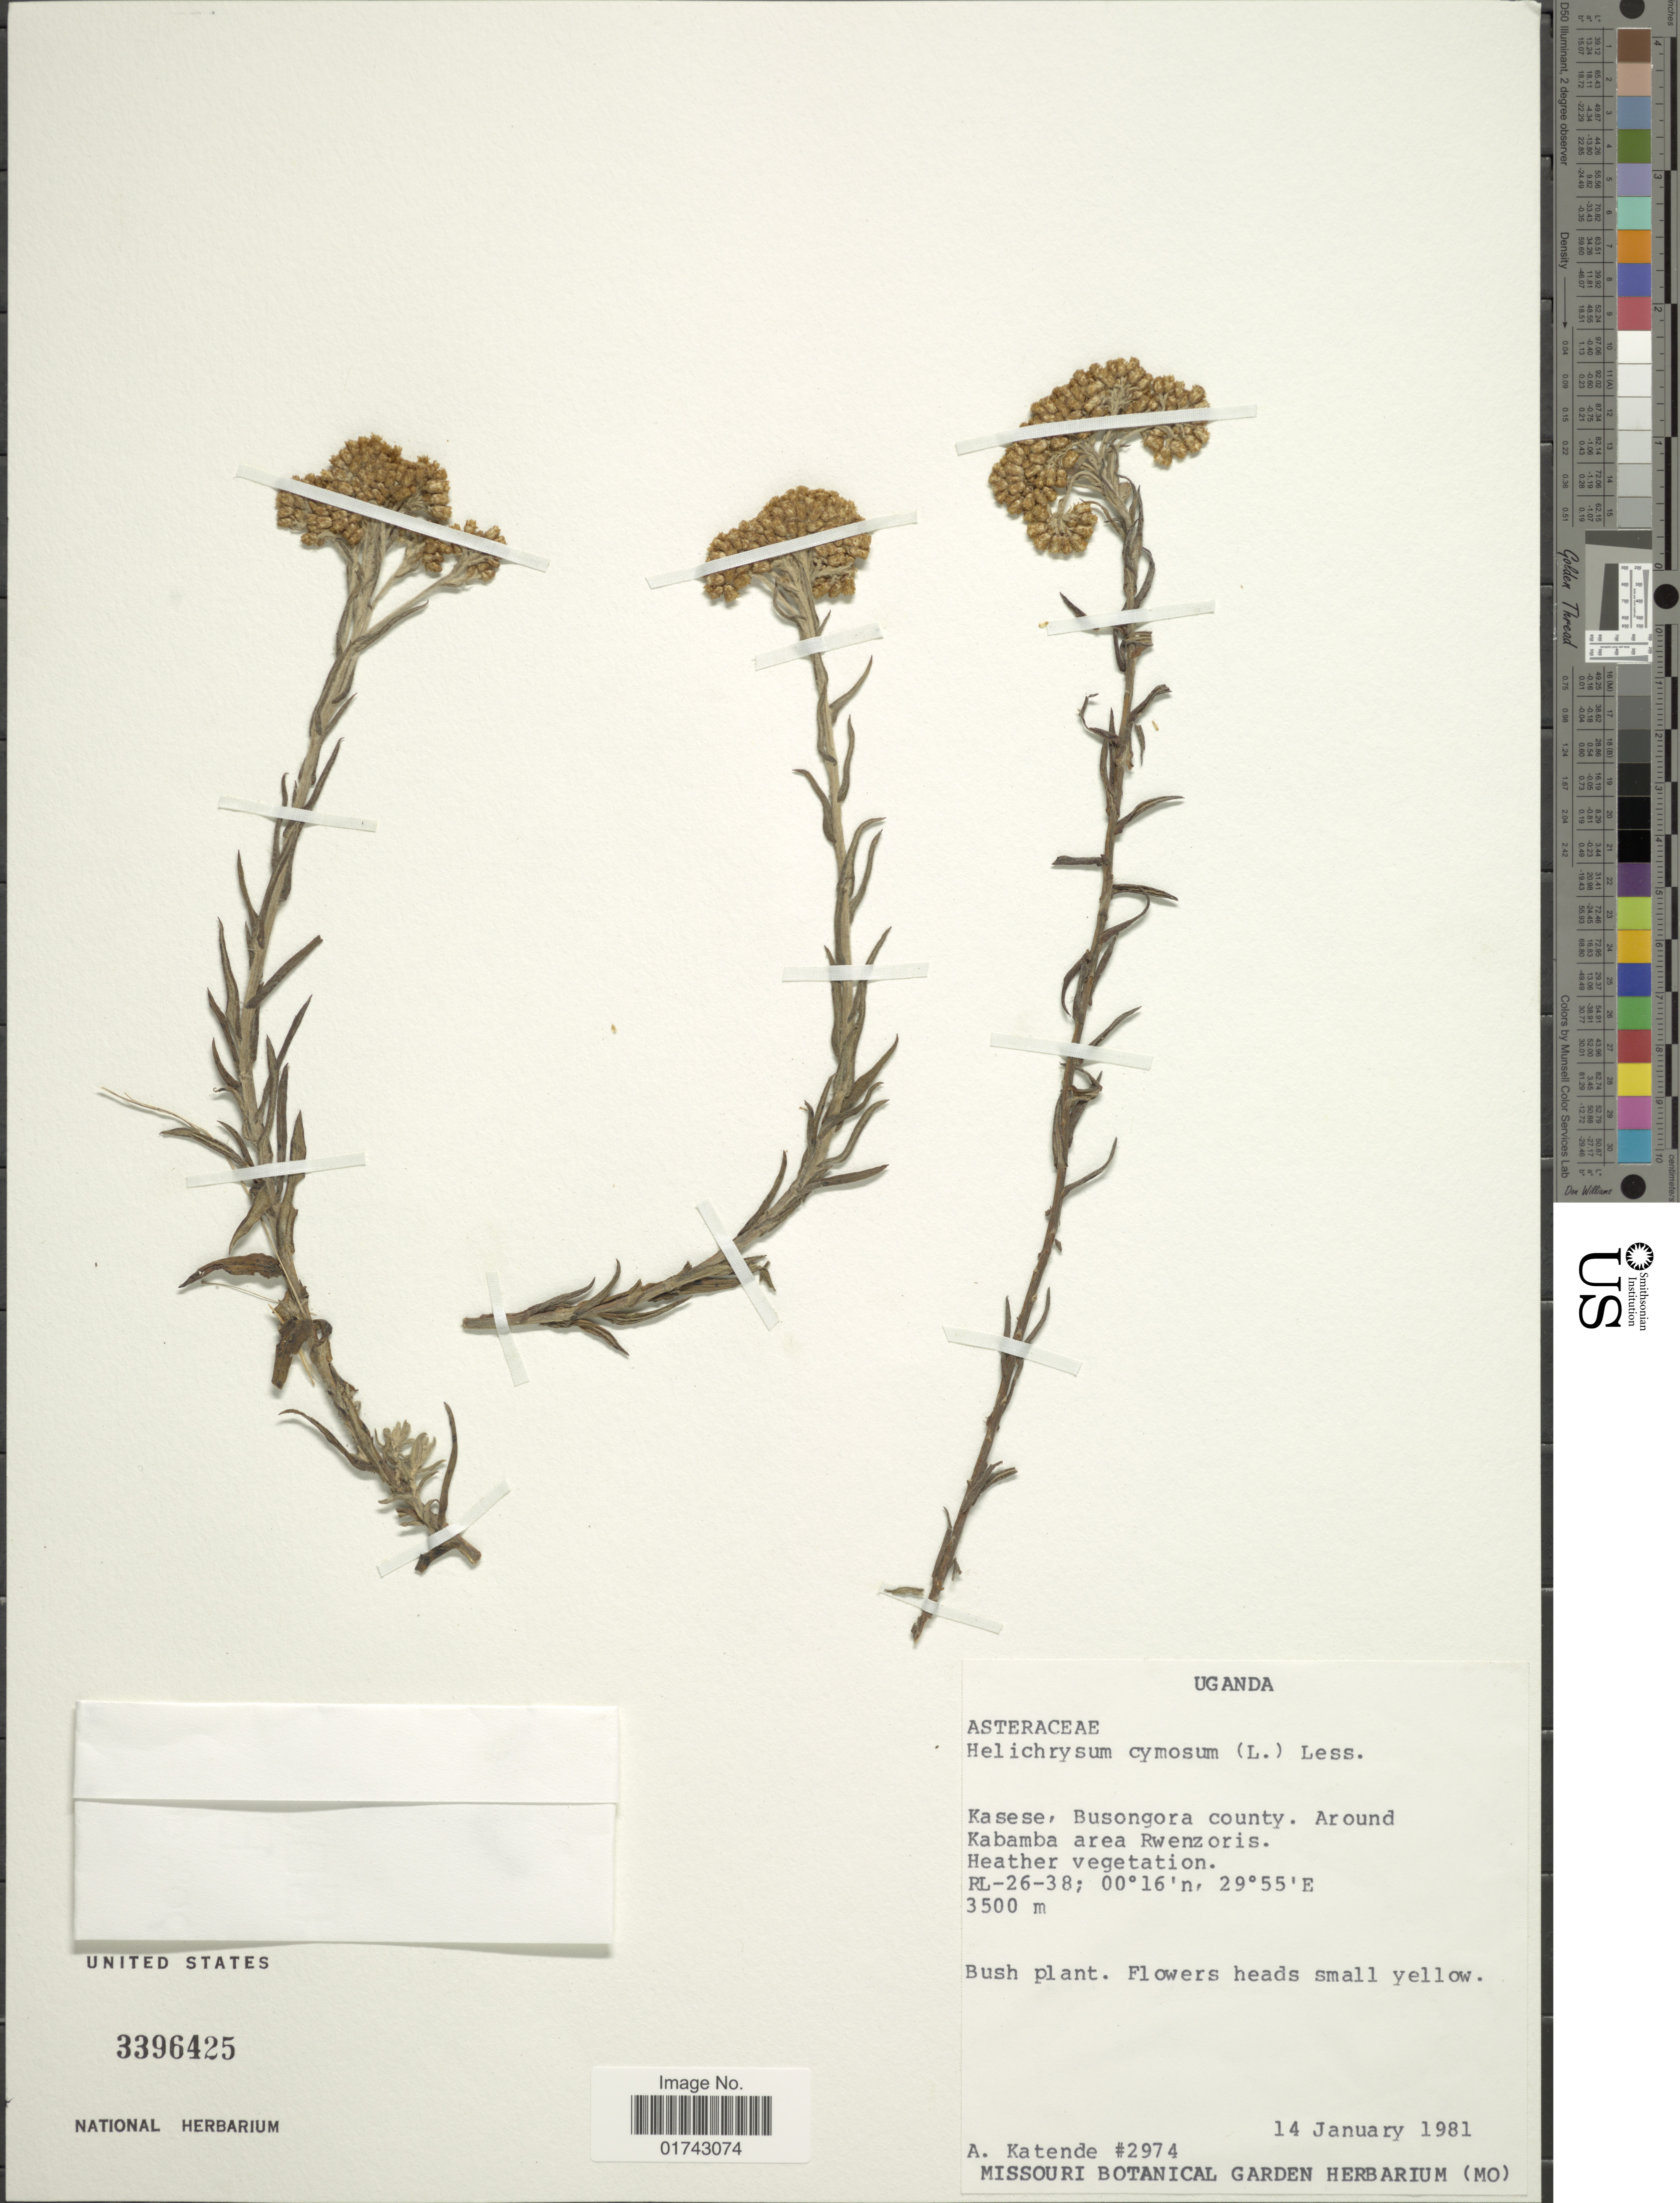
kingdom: Plantae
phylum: Tracheophyta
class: Magnoliopsida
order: Asterales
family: Asteraceae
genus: Helichrysum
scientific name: Helichrysum forskahlii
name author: (J.F. Gmel.) Hilliard & B.L. Burtt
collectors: A. Katende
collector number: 2974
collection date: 1981-01-14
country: Uganda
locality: Kasese, Busongora county, Around Kabamba area Rwenzoris, Heather vegetation, RL-26-38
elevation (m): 3500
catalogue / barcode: US 3396425